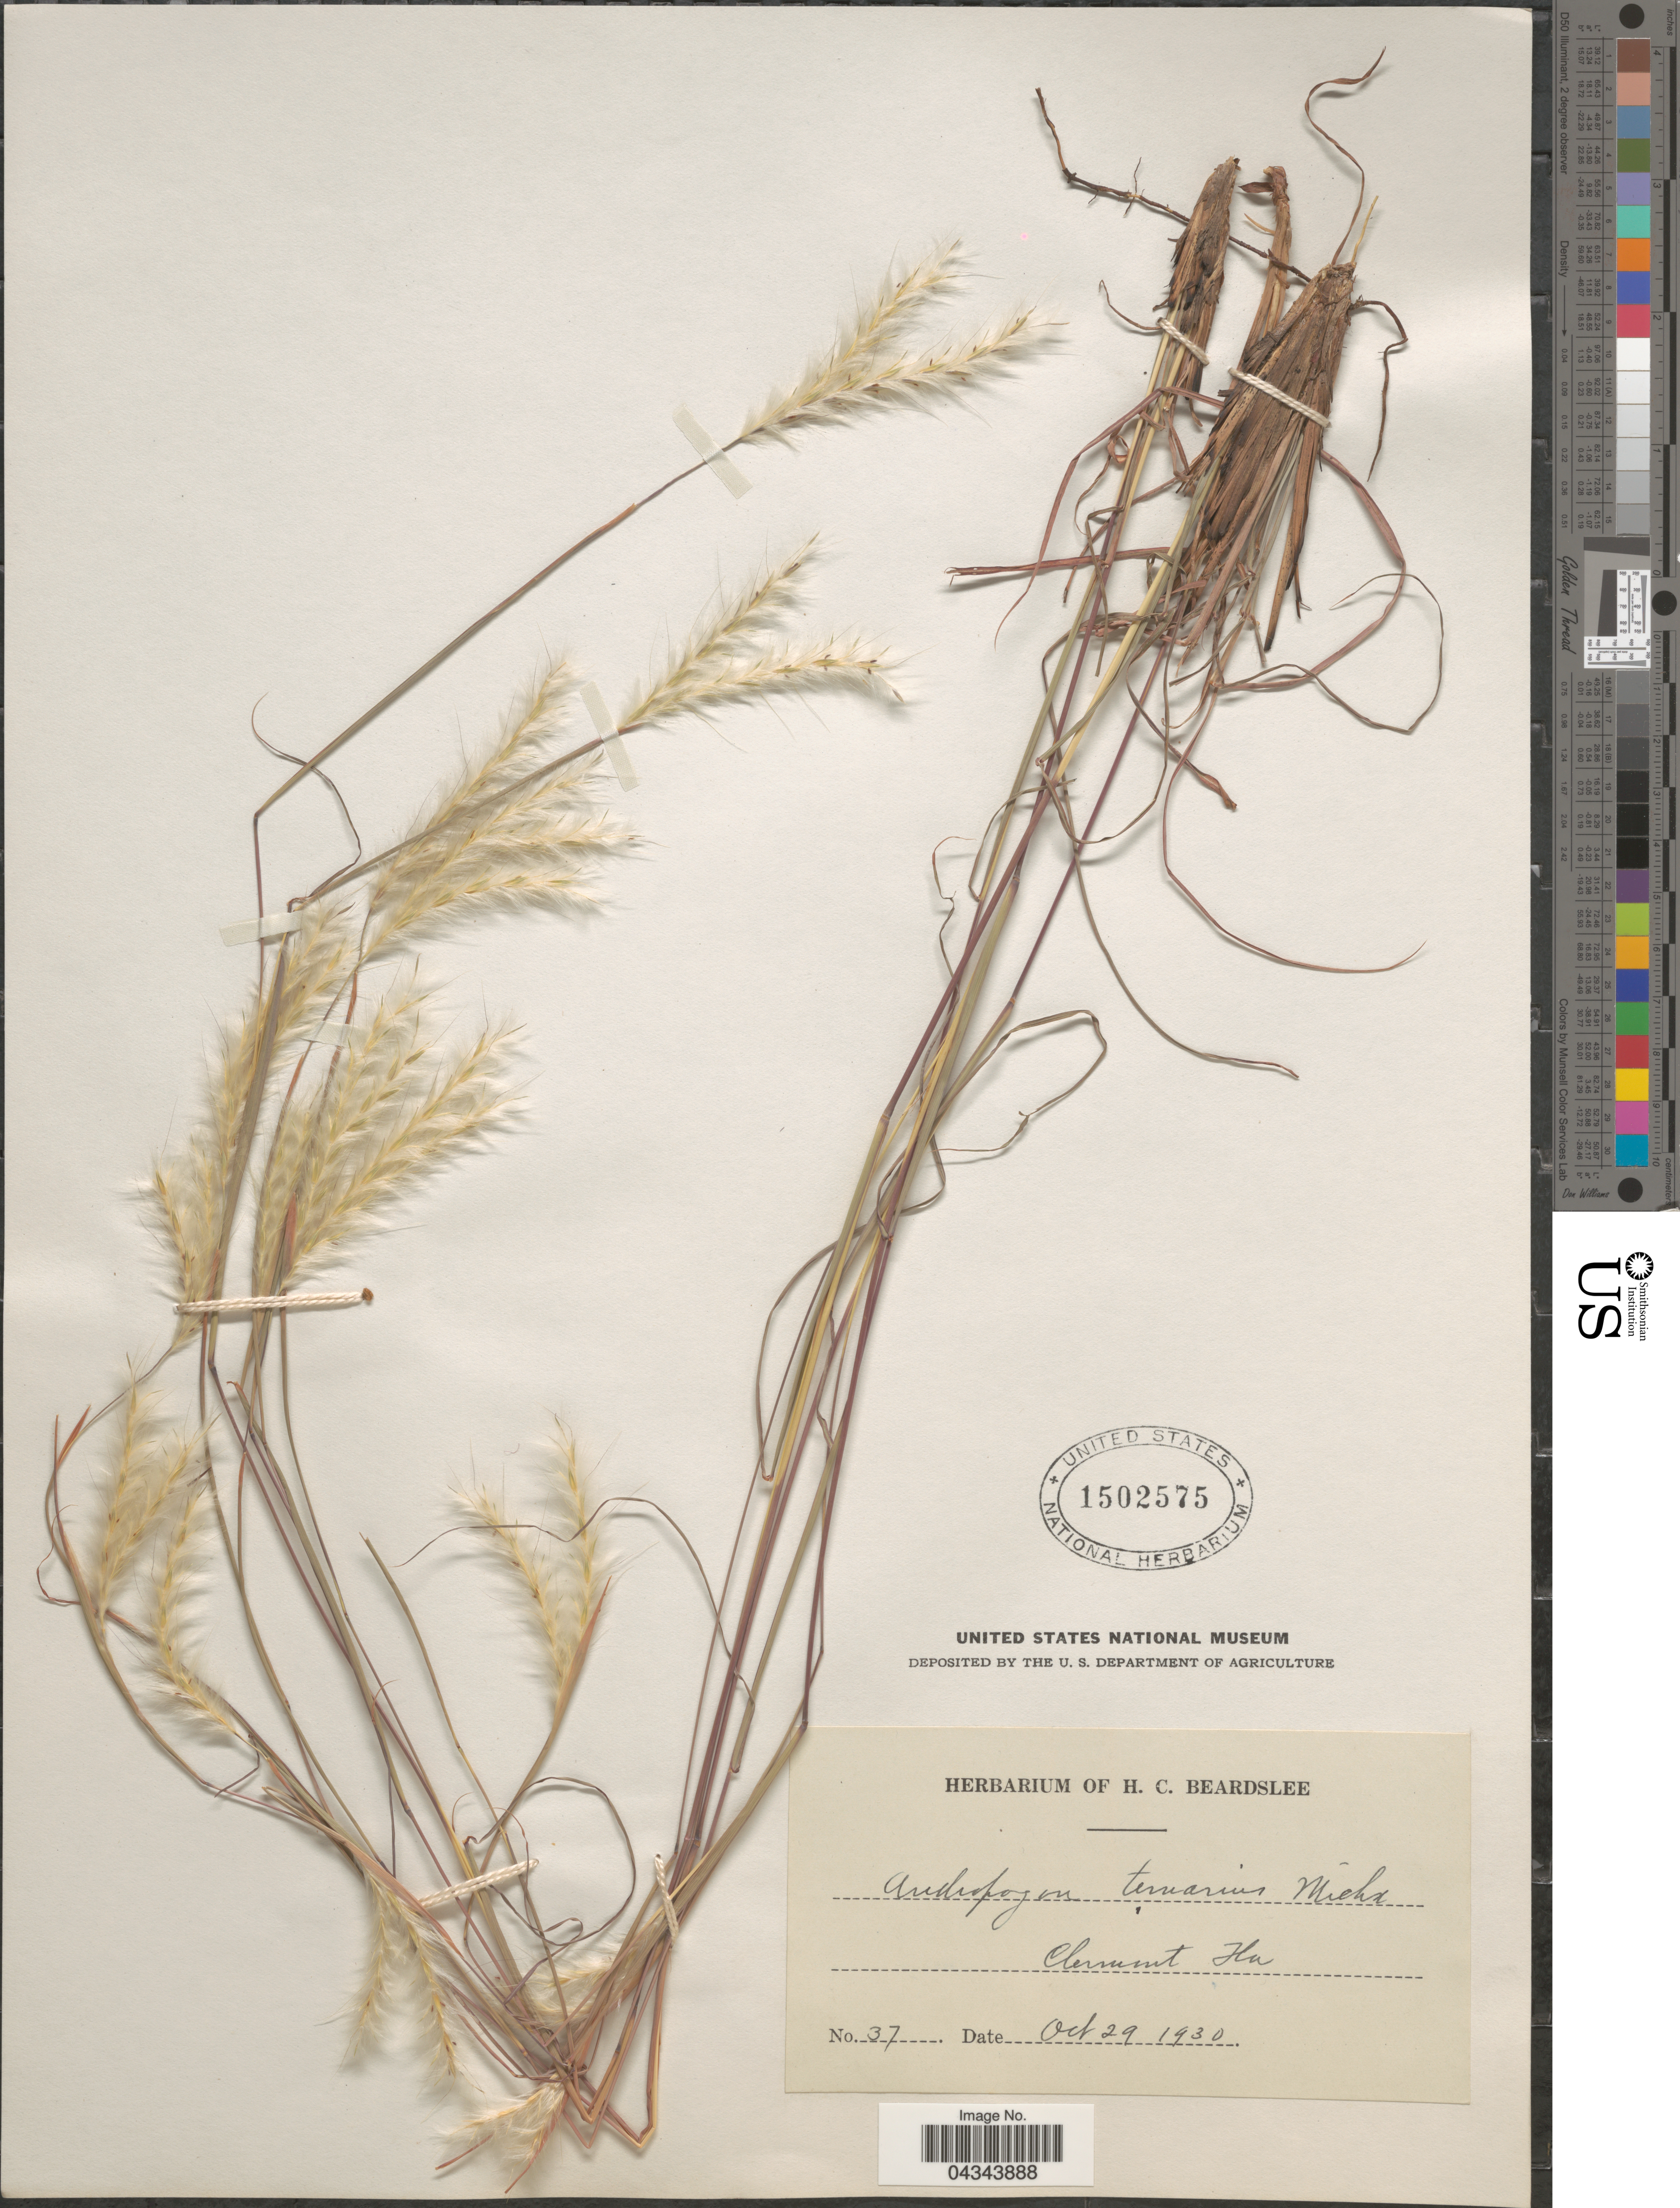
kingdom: Plantae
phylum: Tracheophyta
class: Liliopsida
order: Poales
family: Poaceae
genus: Andropogon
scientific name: Andropogon ternarius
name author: Michx.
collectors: ex herb. H. C. Beardslee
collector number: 37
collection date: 1930-10-29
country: United States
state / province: Florida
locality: Clermont.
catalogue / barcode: US 1502575